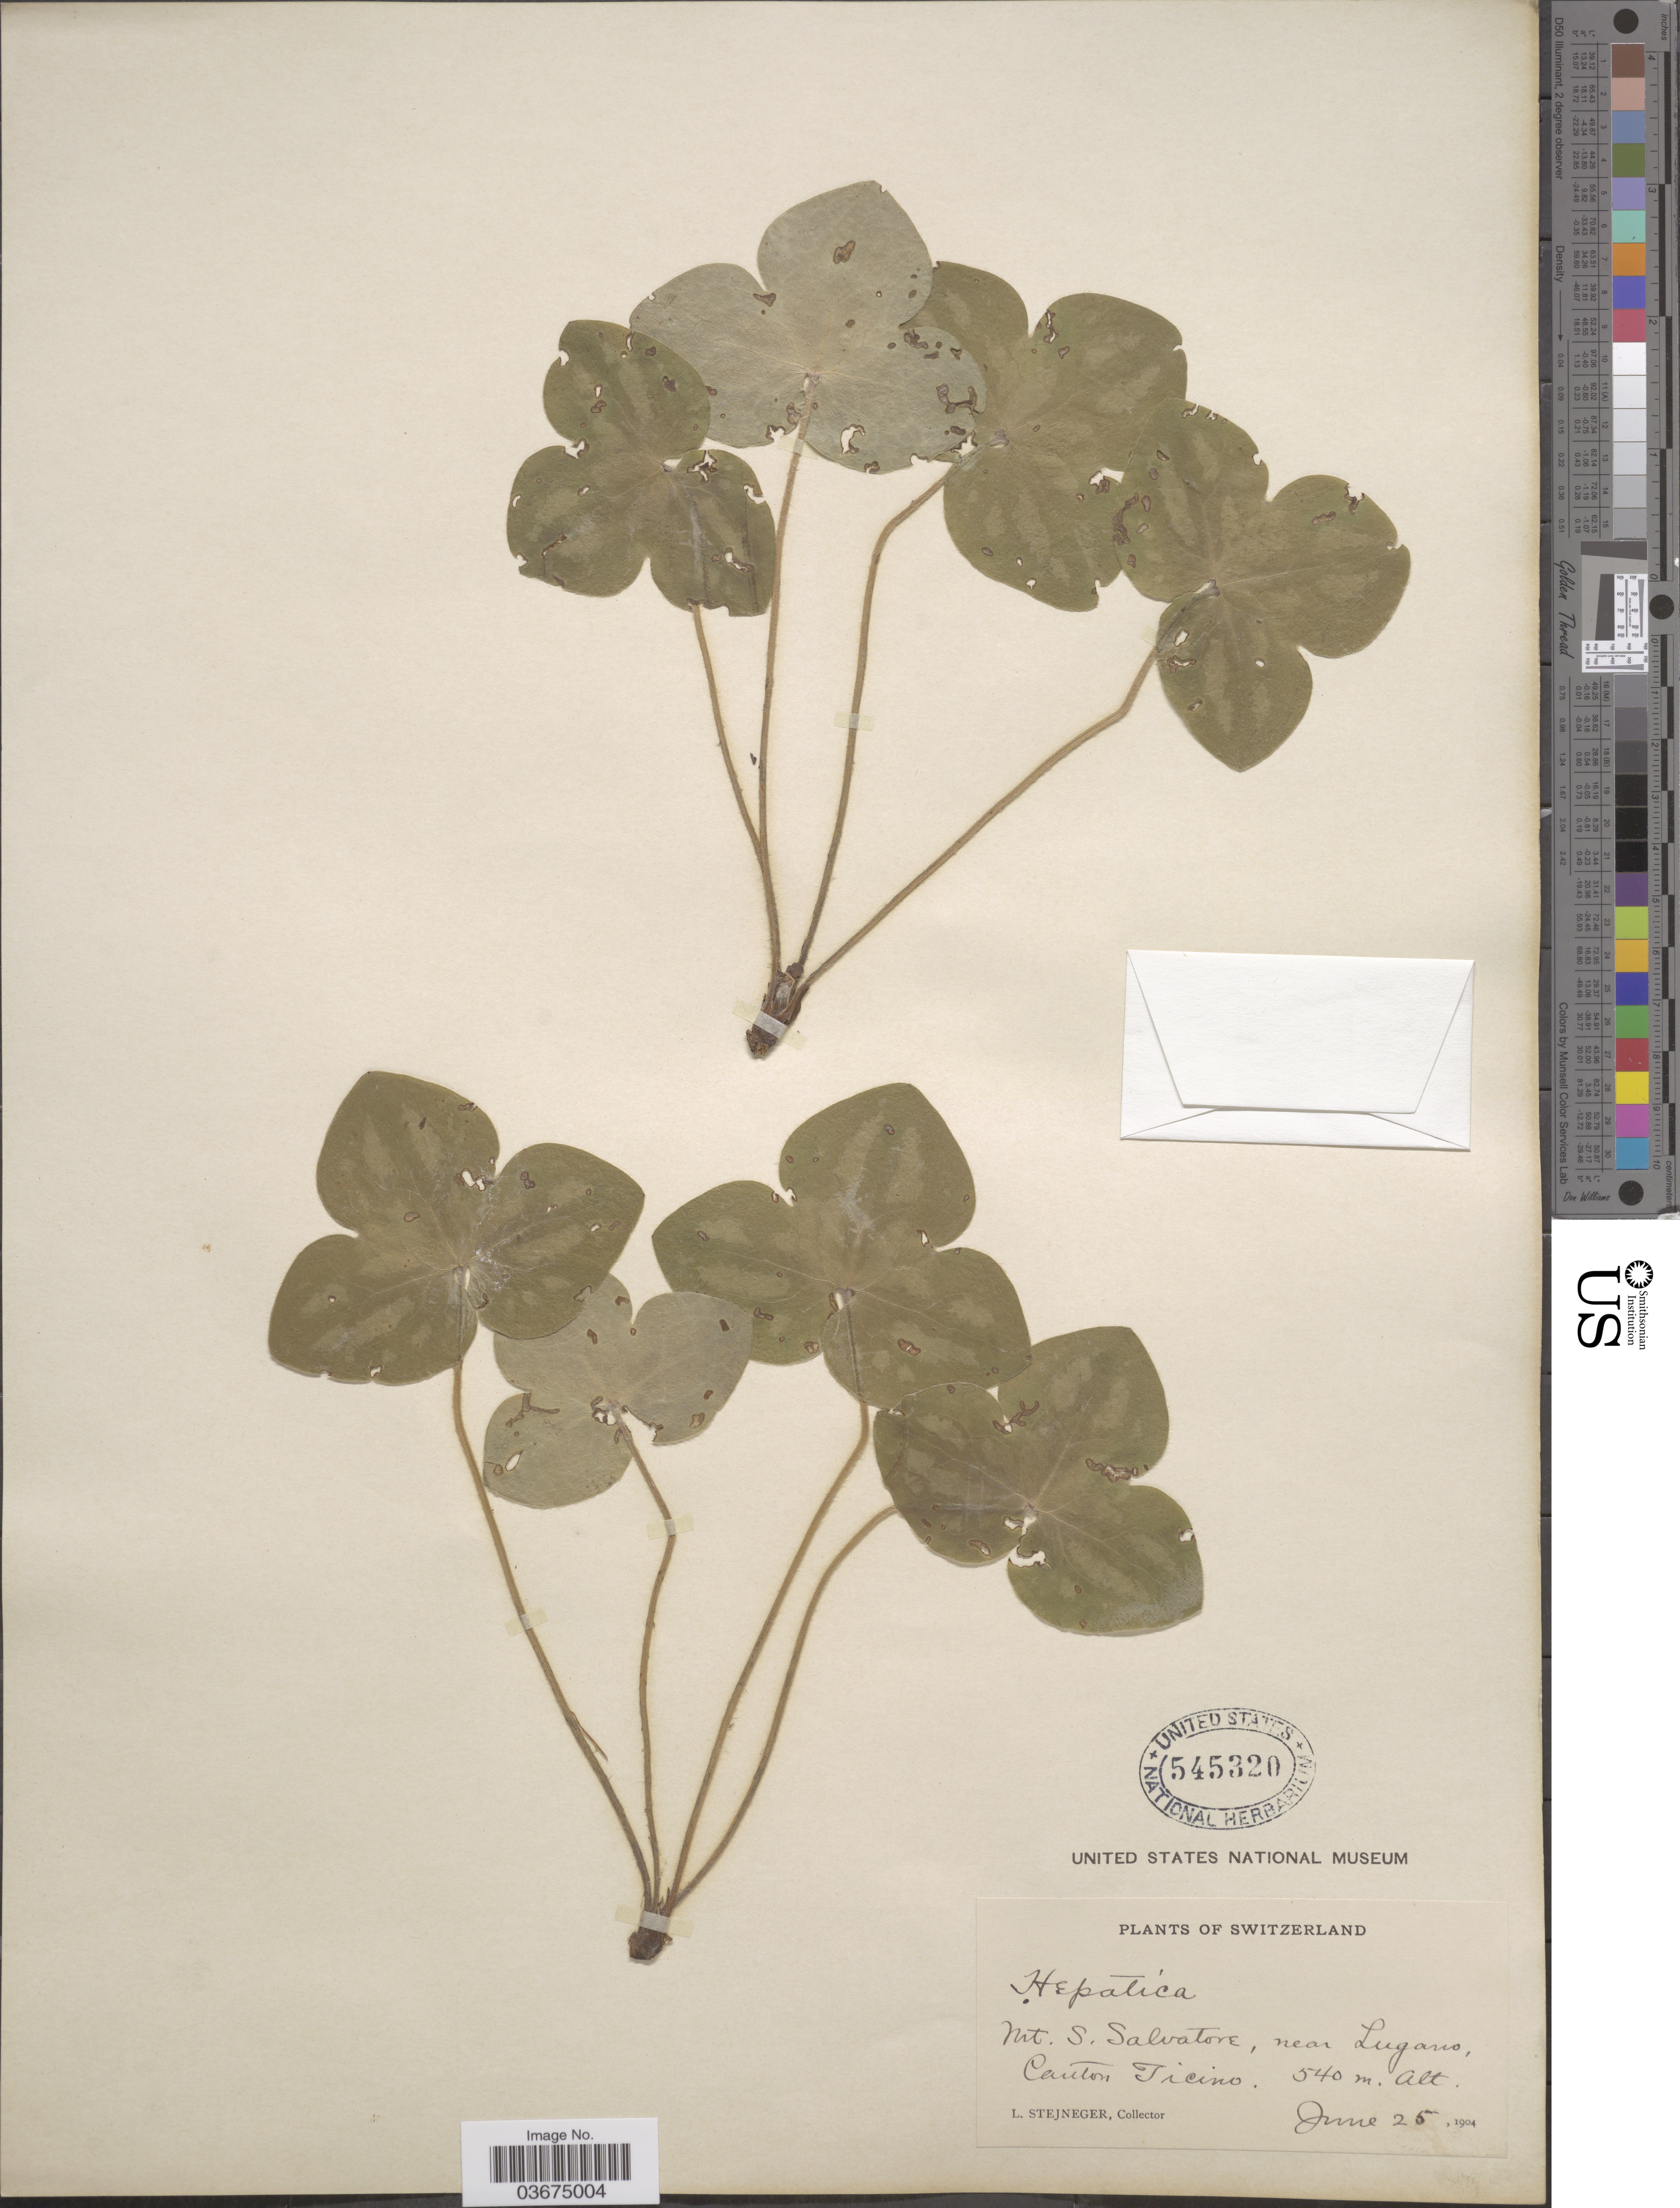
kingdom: Plantae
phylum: Tracheophyta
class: Magnoliopsida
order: Ranunculales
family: Ranunculaceae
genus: Hepatica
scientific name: Hepatica triloba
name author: Chaix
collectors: L. Stejneger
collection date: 1904-06-25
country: Switzerland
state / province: Ticino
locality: Mt. S. Salvatore, near Lugano, Canton Ticino.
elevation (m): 540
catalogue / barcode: US 545320